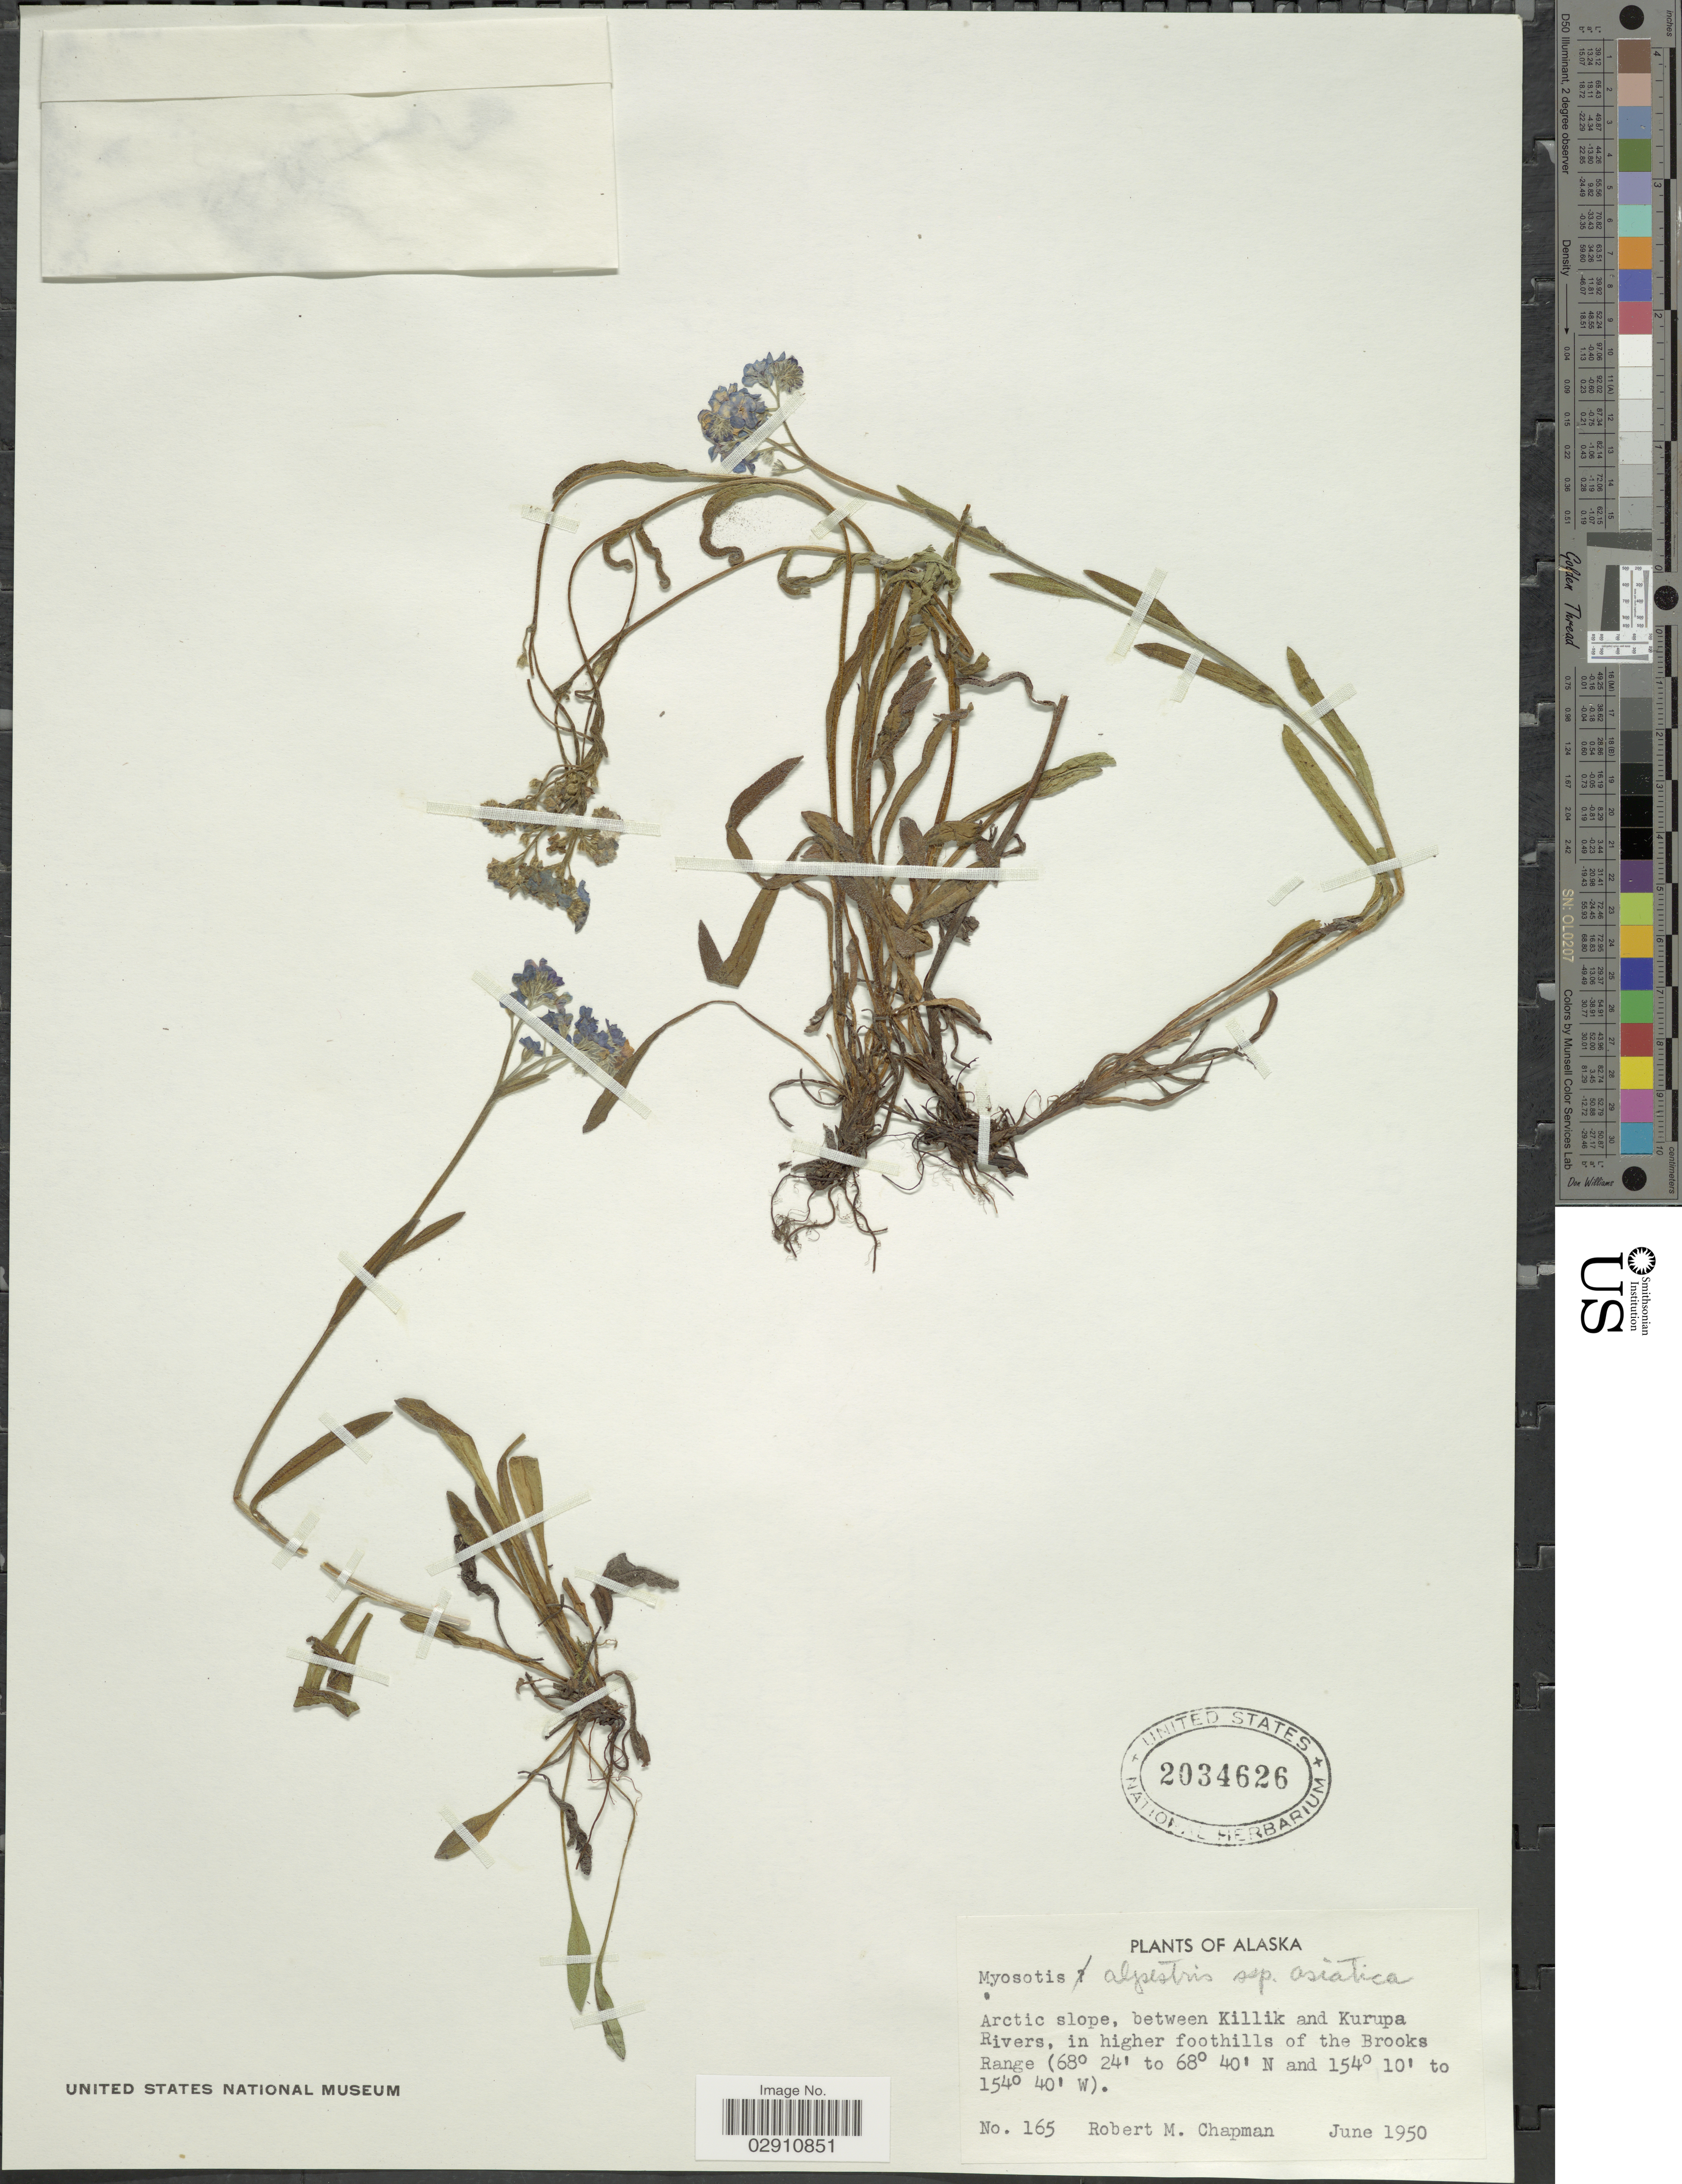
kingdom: Plantae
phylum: Tracheophyta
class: Magnoliopsida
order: Boraginales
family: Boraginaceae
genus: Myosotis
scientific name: Myosotis alpestris subsp. asiatica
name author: Vestergr.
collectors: R. M. Chapman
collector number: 165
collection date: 1950-06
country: United States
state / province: Alaska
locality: Arctic slope, between Killik and Kurupa Rivers, in higher foothills of the Brooks Range.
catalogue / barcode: US 2034626